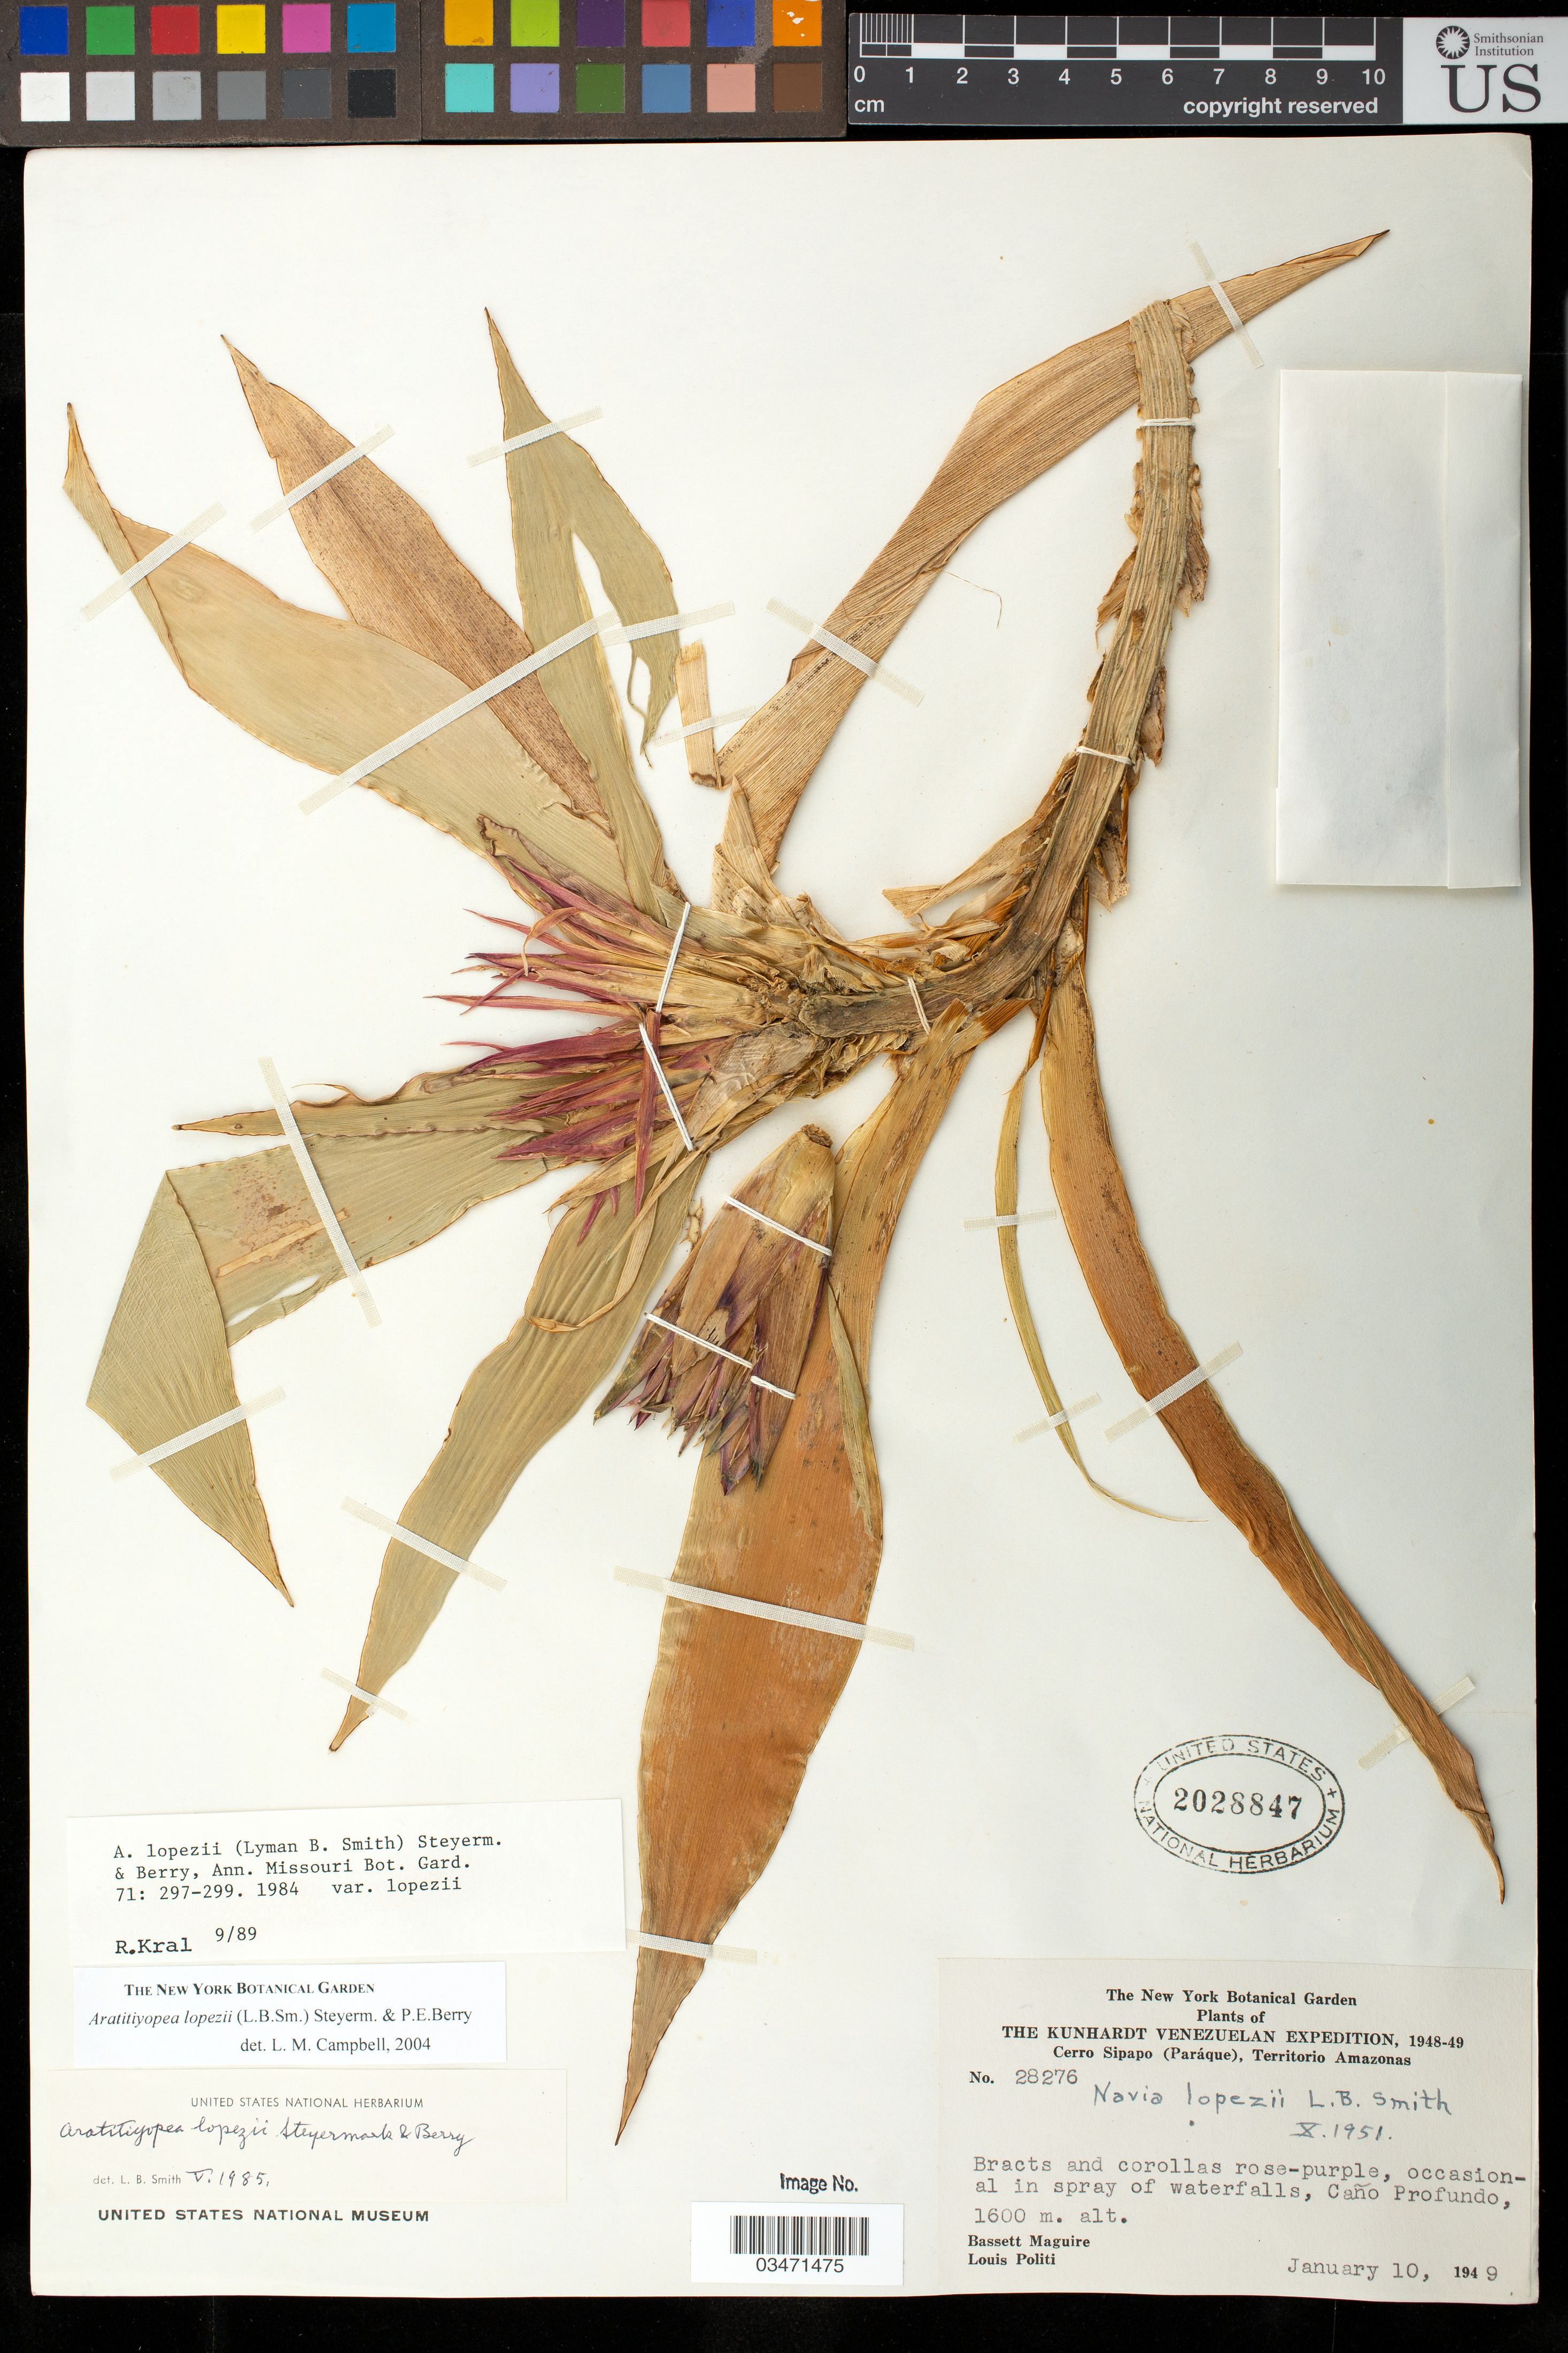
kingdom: Plantae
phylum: Tracheophyta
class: Liliopsida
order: Poales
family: Xyridaceae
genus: Aratitiyopea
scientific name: Aratitiyopea lopezii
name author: (L.B. Sm.) Steyerm. & P.E. Berry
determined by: Campbell, L. M.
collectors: B. Maguire & L. Politi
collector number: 28276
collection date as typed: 10-Jan-49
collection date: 1949-01-10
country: Venezuela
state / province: Amazonas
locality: Cerro Sipapo (Paráque), Base Camp, Caño Profundo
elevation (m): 1600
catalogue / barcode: US 2028847